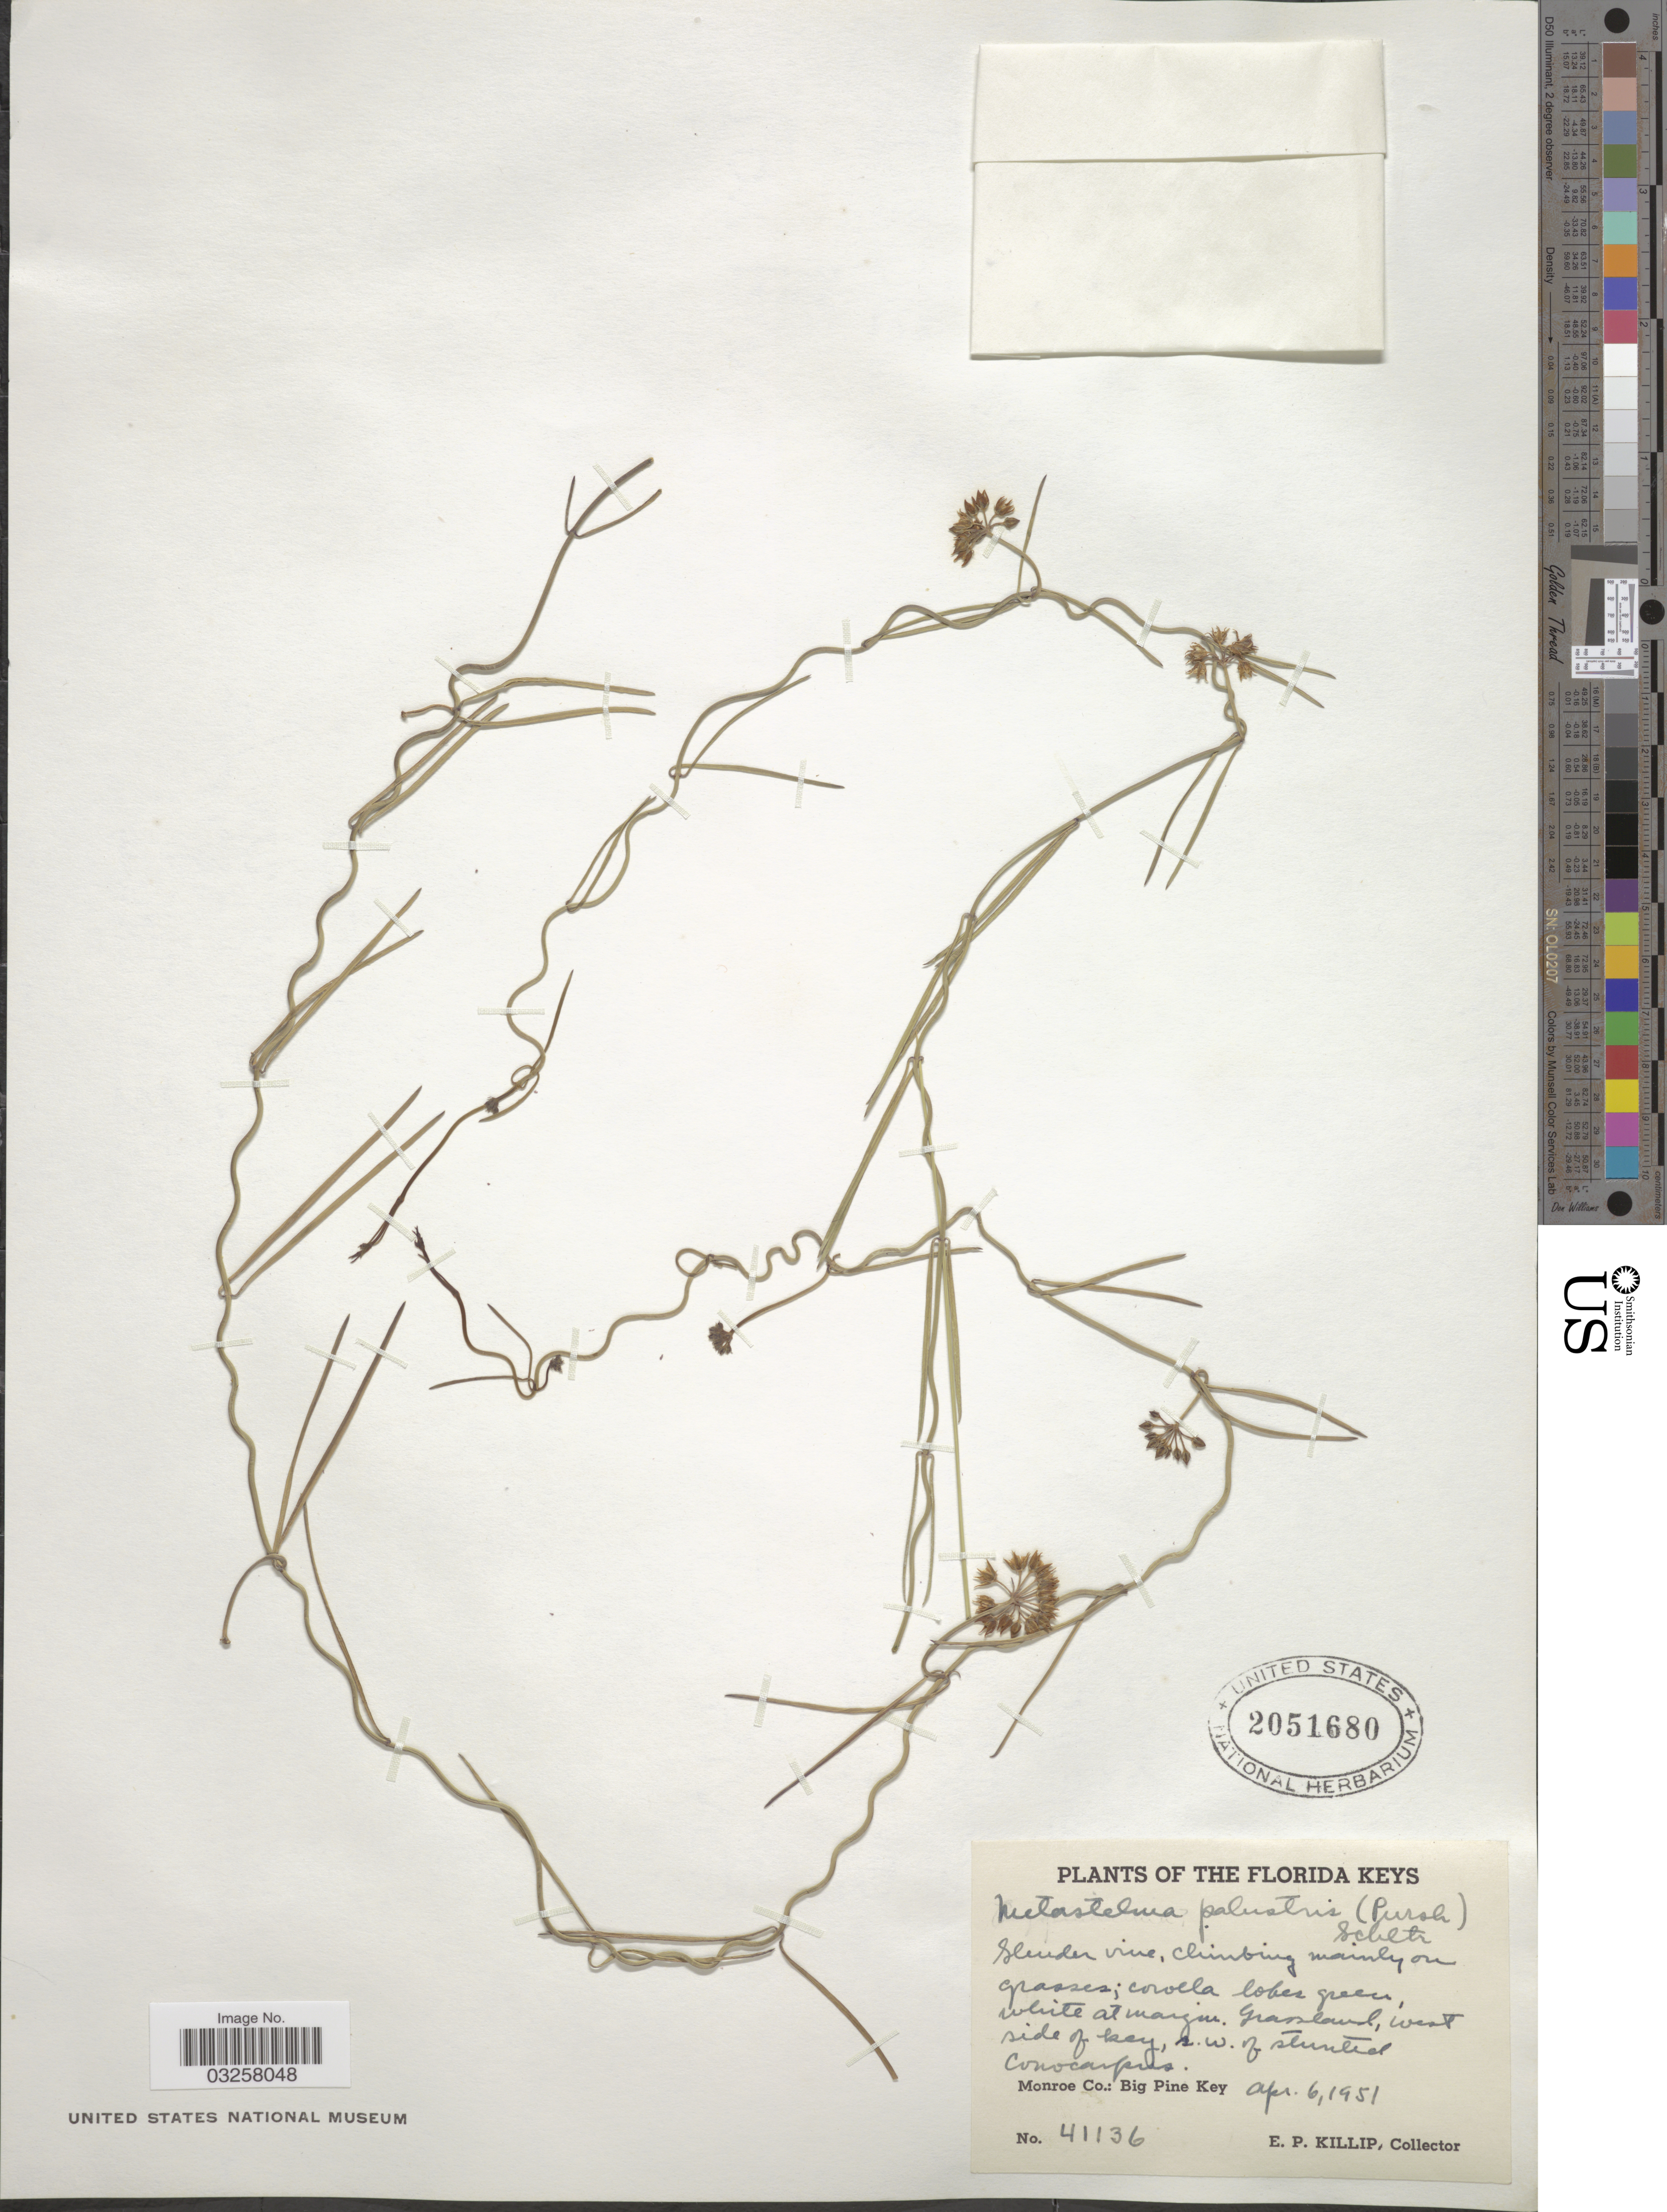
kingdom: Plantae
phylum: Tracheophyta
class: Magnoliopsida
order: Gentianales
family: Apocynaceae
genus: Metastelma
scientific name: Metastelma palustre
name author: (Pursh) Schltr.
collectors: E. P. Killip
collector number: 41136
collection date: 1951-04-06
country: United States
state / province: Florida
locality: The Florida Keys. Grassland, west side of key, s.w. of stunted Conocarpus. Monroe Co.: Big Pine Key.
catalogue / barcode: US 2051680